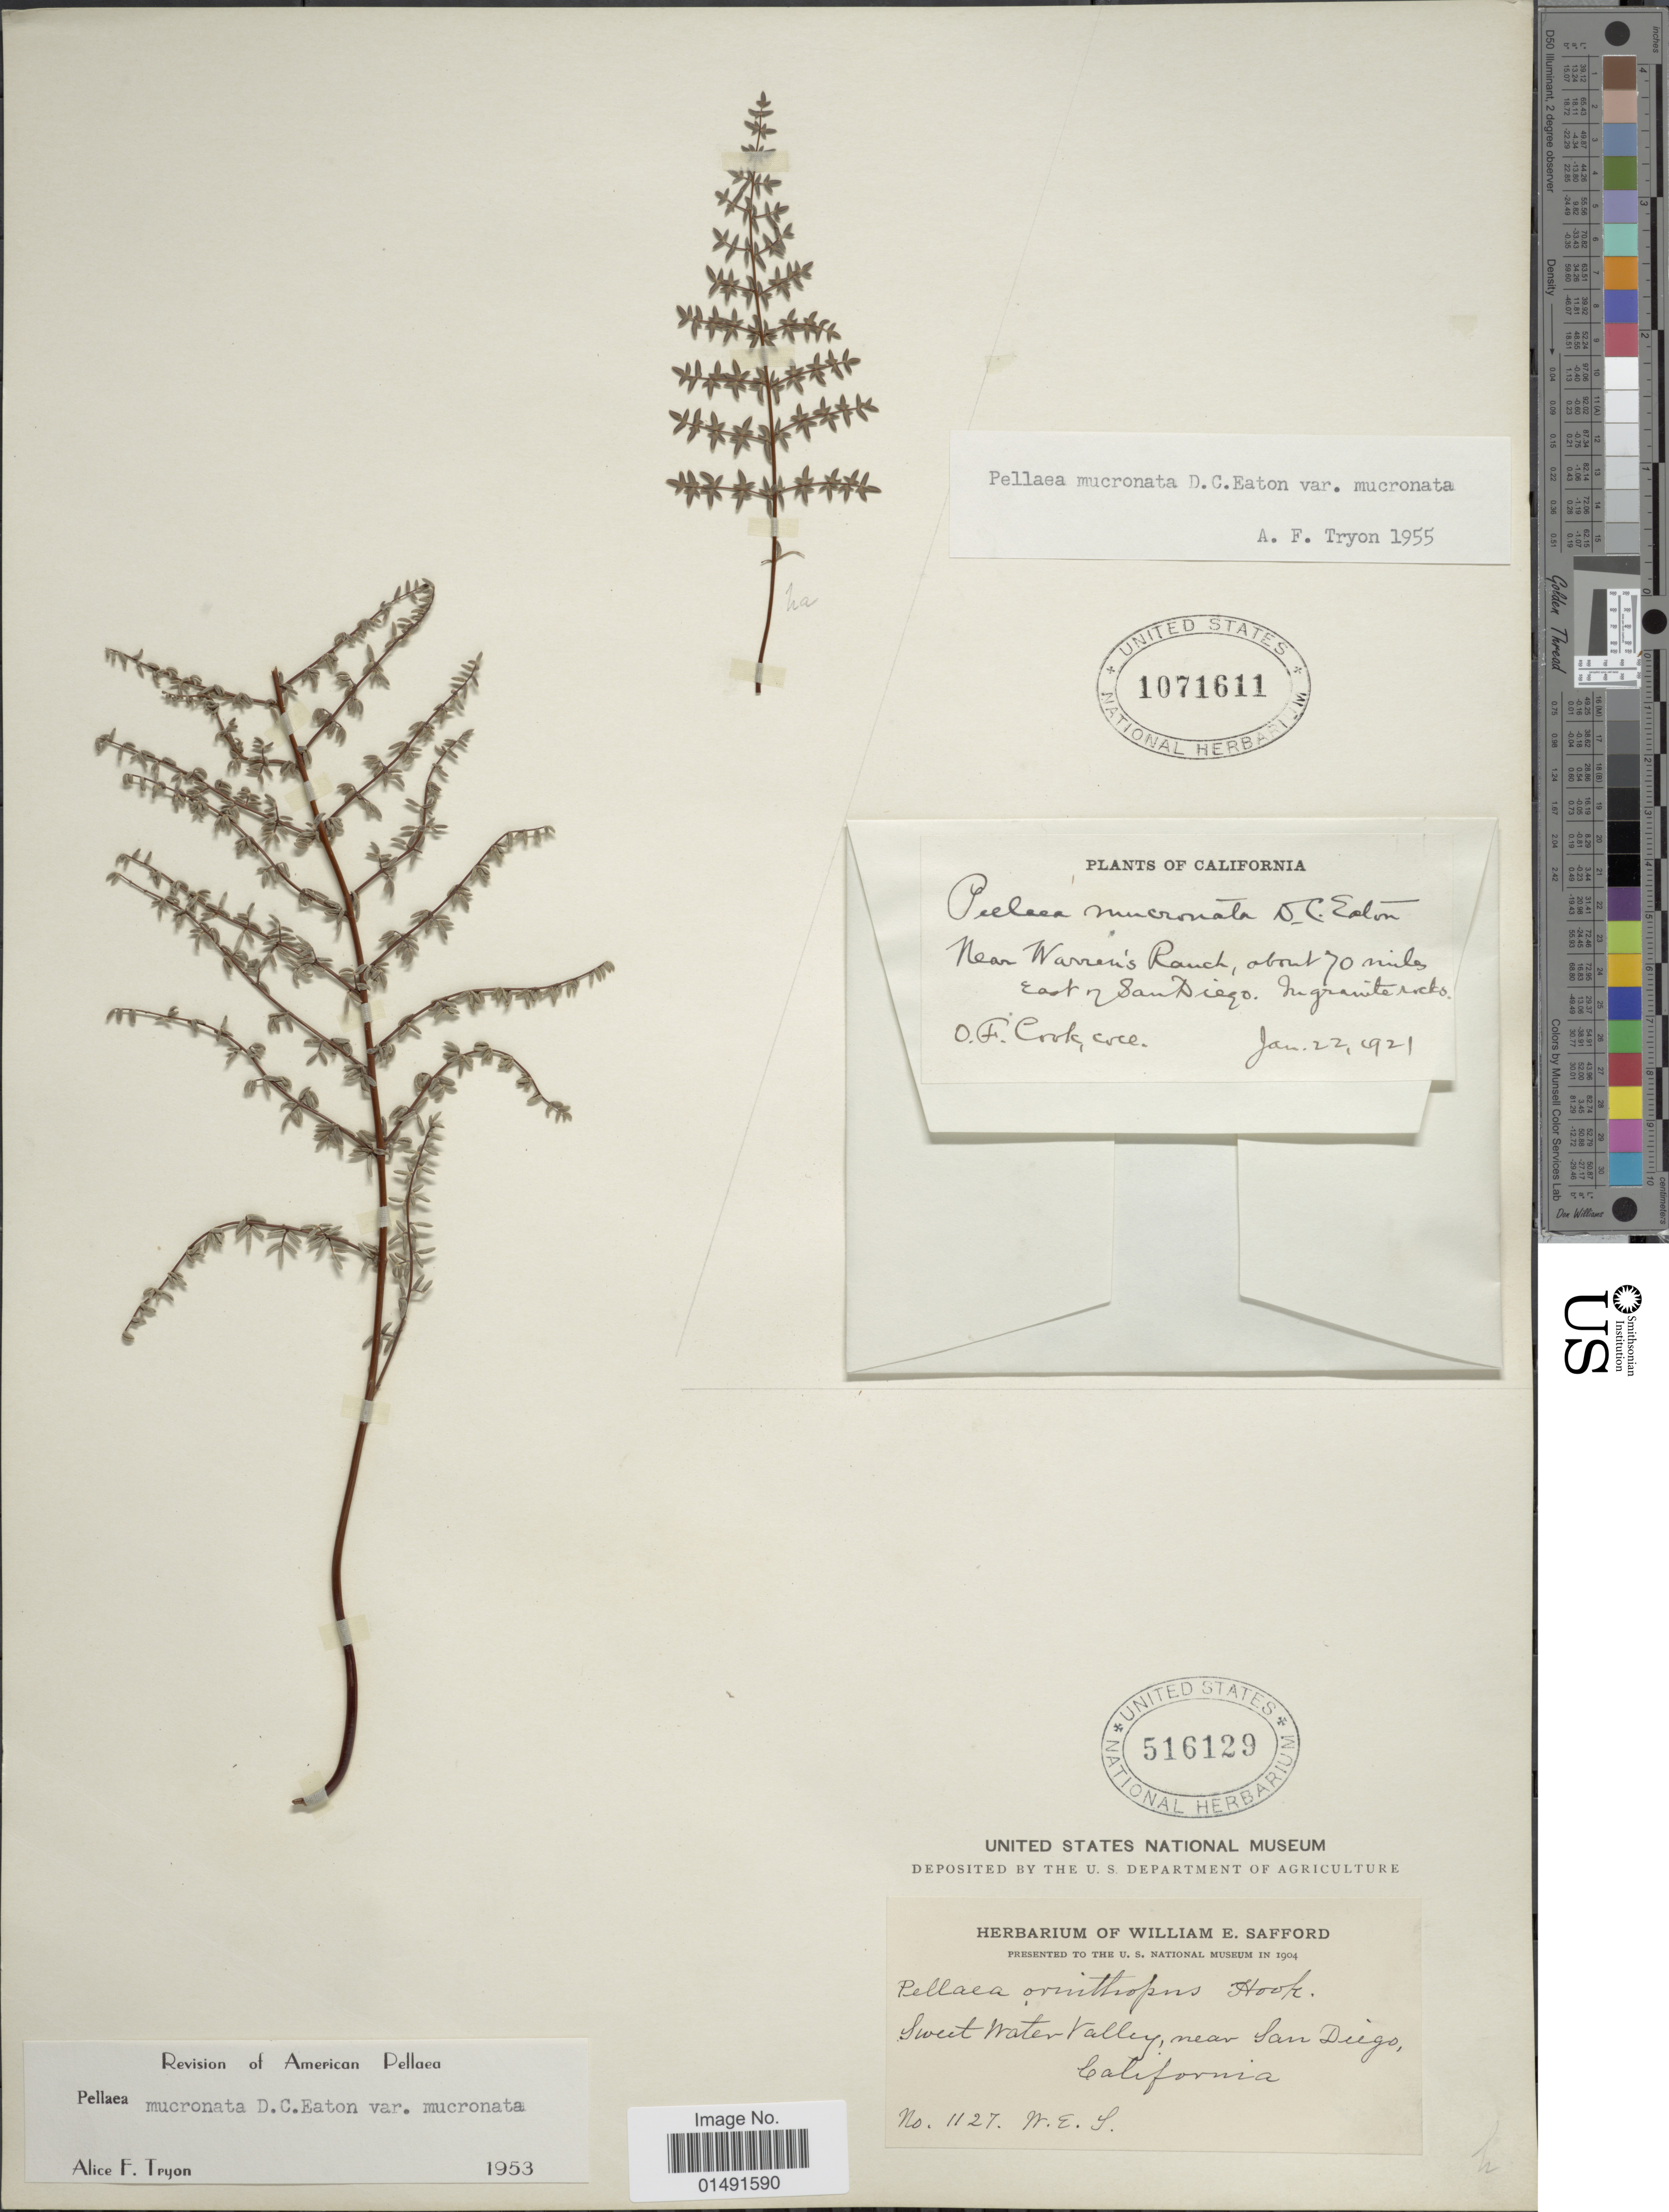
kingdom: Plantae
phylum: Tracheophyta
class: Polypodiopsida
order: Polypodiales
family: Pteridaceae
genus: Pellaea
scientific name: Pellaea mucronata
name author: (D.C. Eaton) D.C. Eaton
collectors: O. F. Cook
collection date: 1921-01-22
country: United States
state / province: California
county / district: San Diego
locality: Near Warren's Ranch, about 70 miles East of San Diego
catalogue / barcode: US 1071611-2